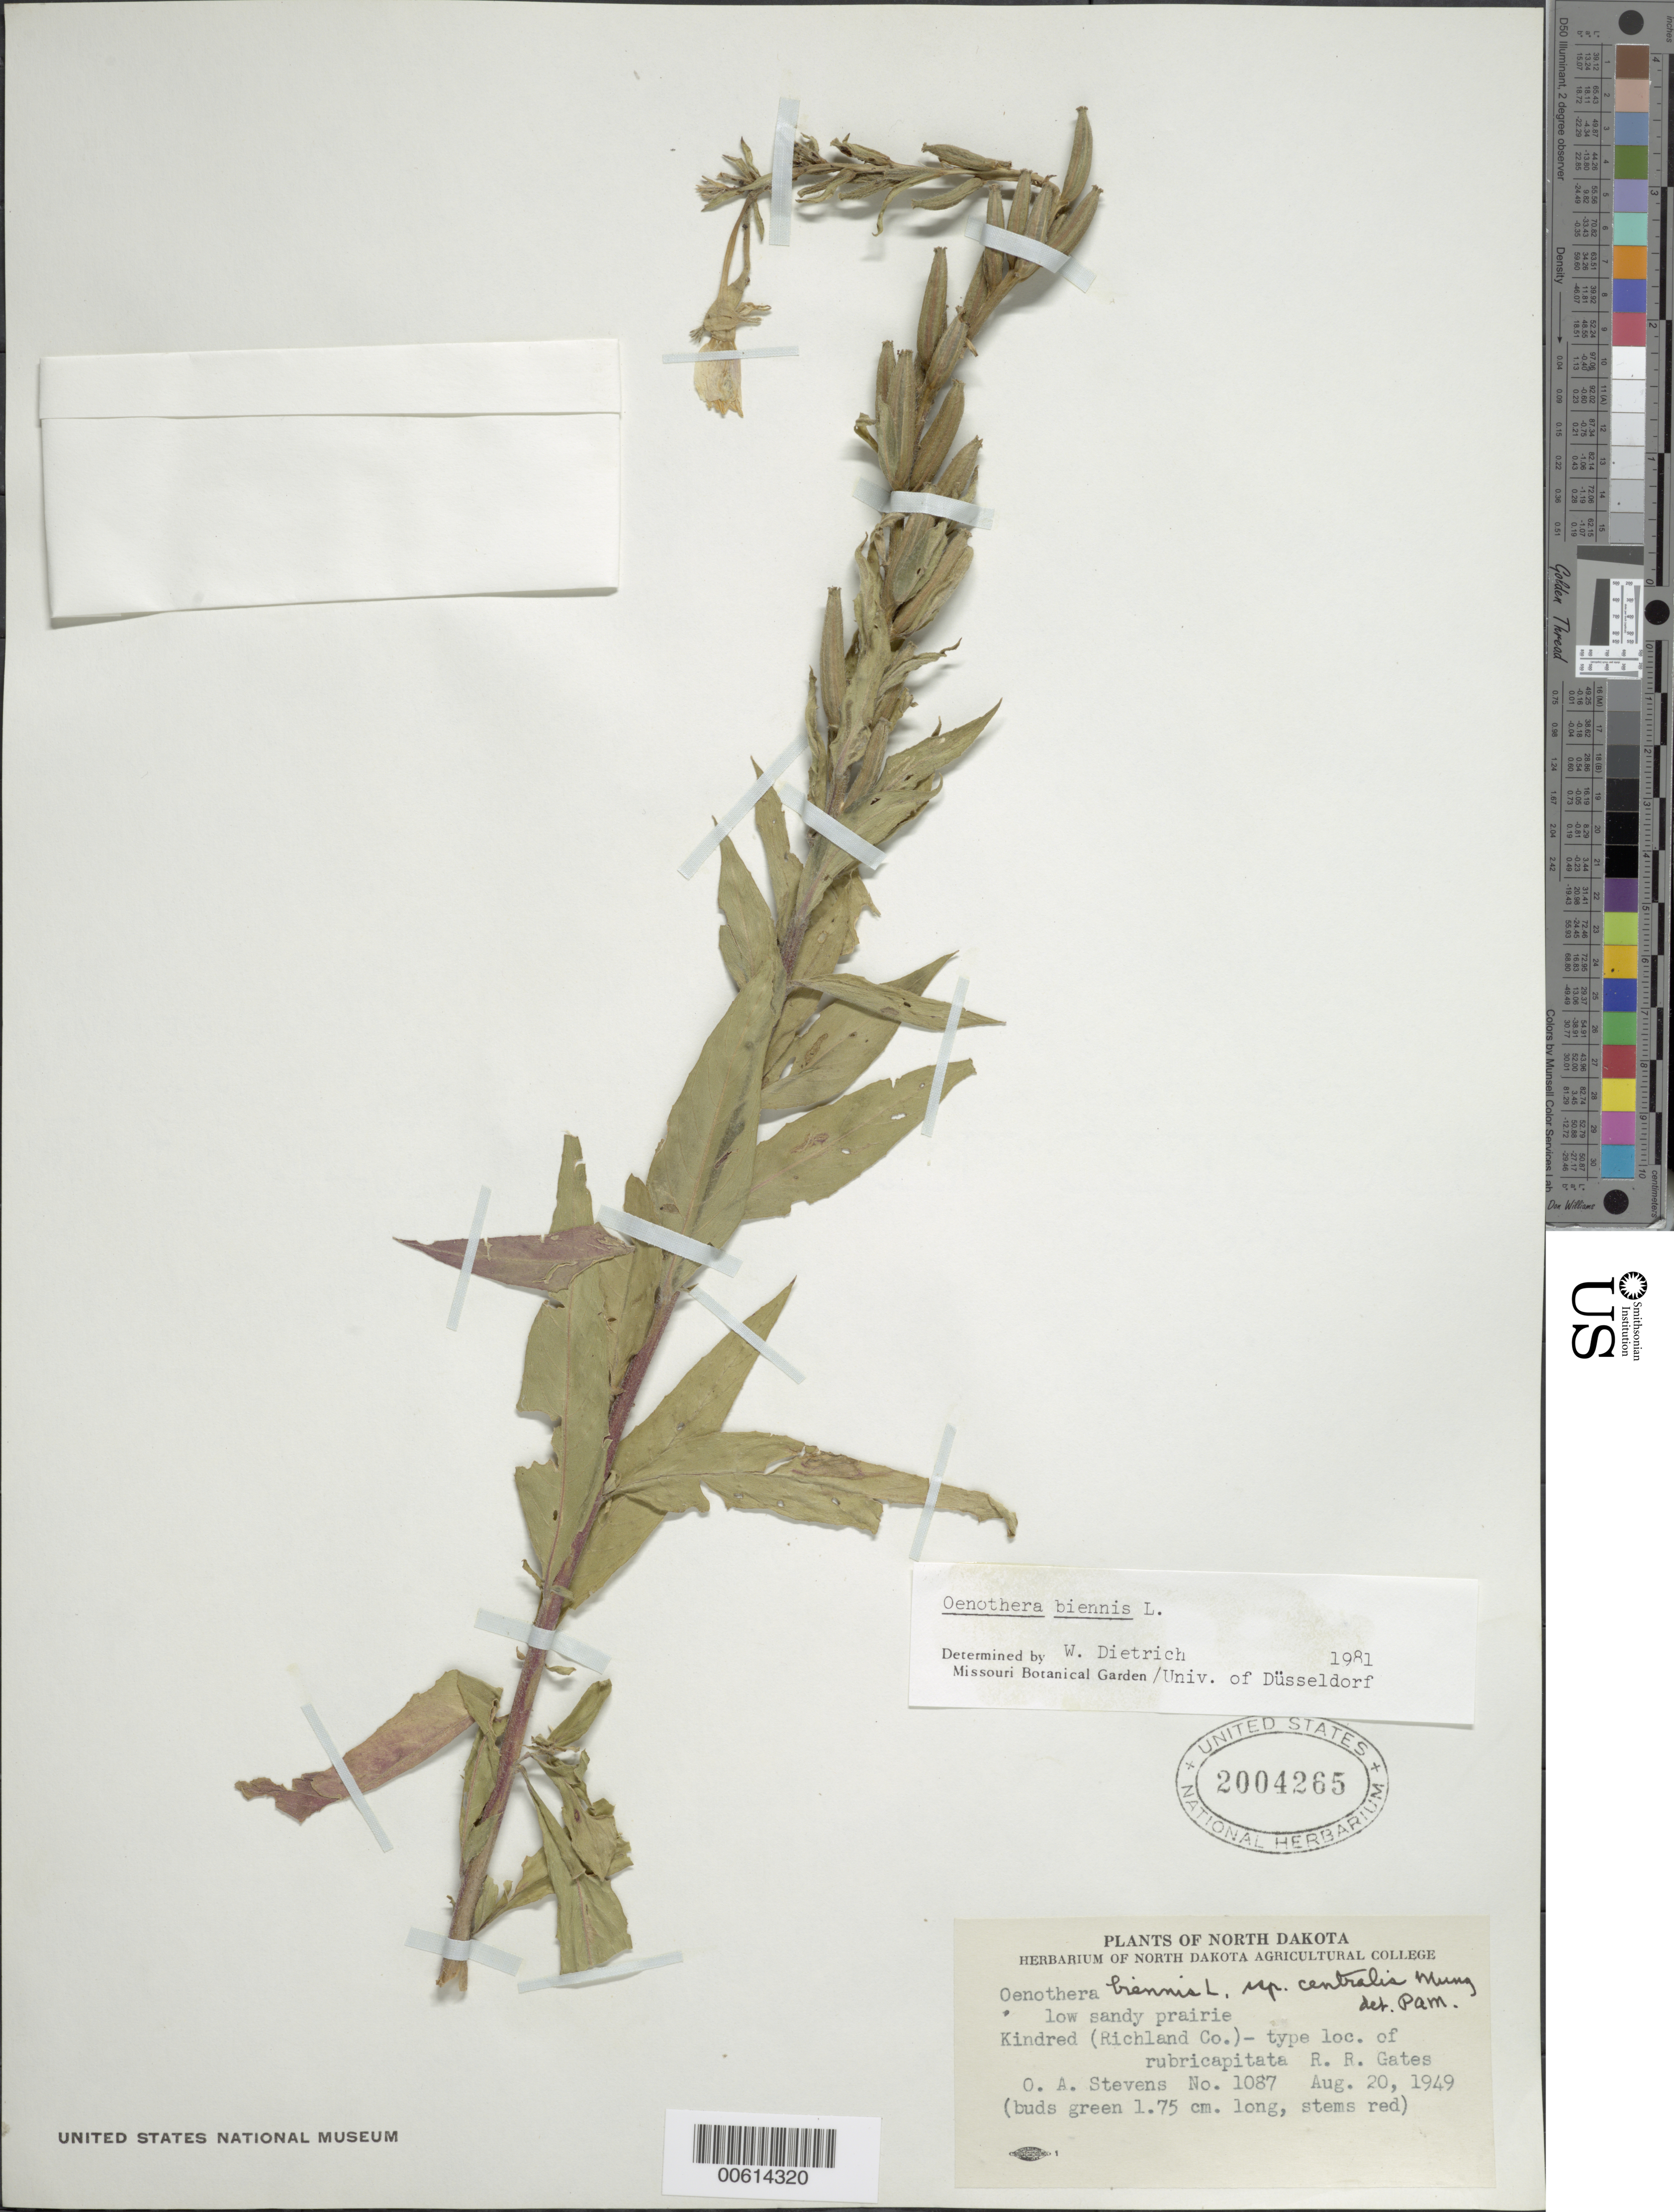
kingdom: Plantae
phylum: Tracheophyta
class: Magnoliopsida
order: Myrtales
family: Onagraceae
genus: Oenothera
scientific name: Oenothera biennis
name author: L.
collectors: O. Stevens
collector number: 1087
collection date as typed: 20 Aug 1949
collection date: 1949-08-20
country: United States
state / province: North Dakota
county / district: Richland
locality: Kindred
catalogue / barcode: US 2004265